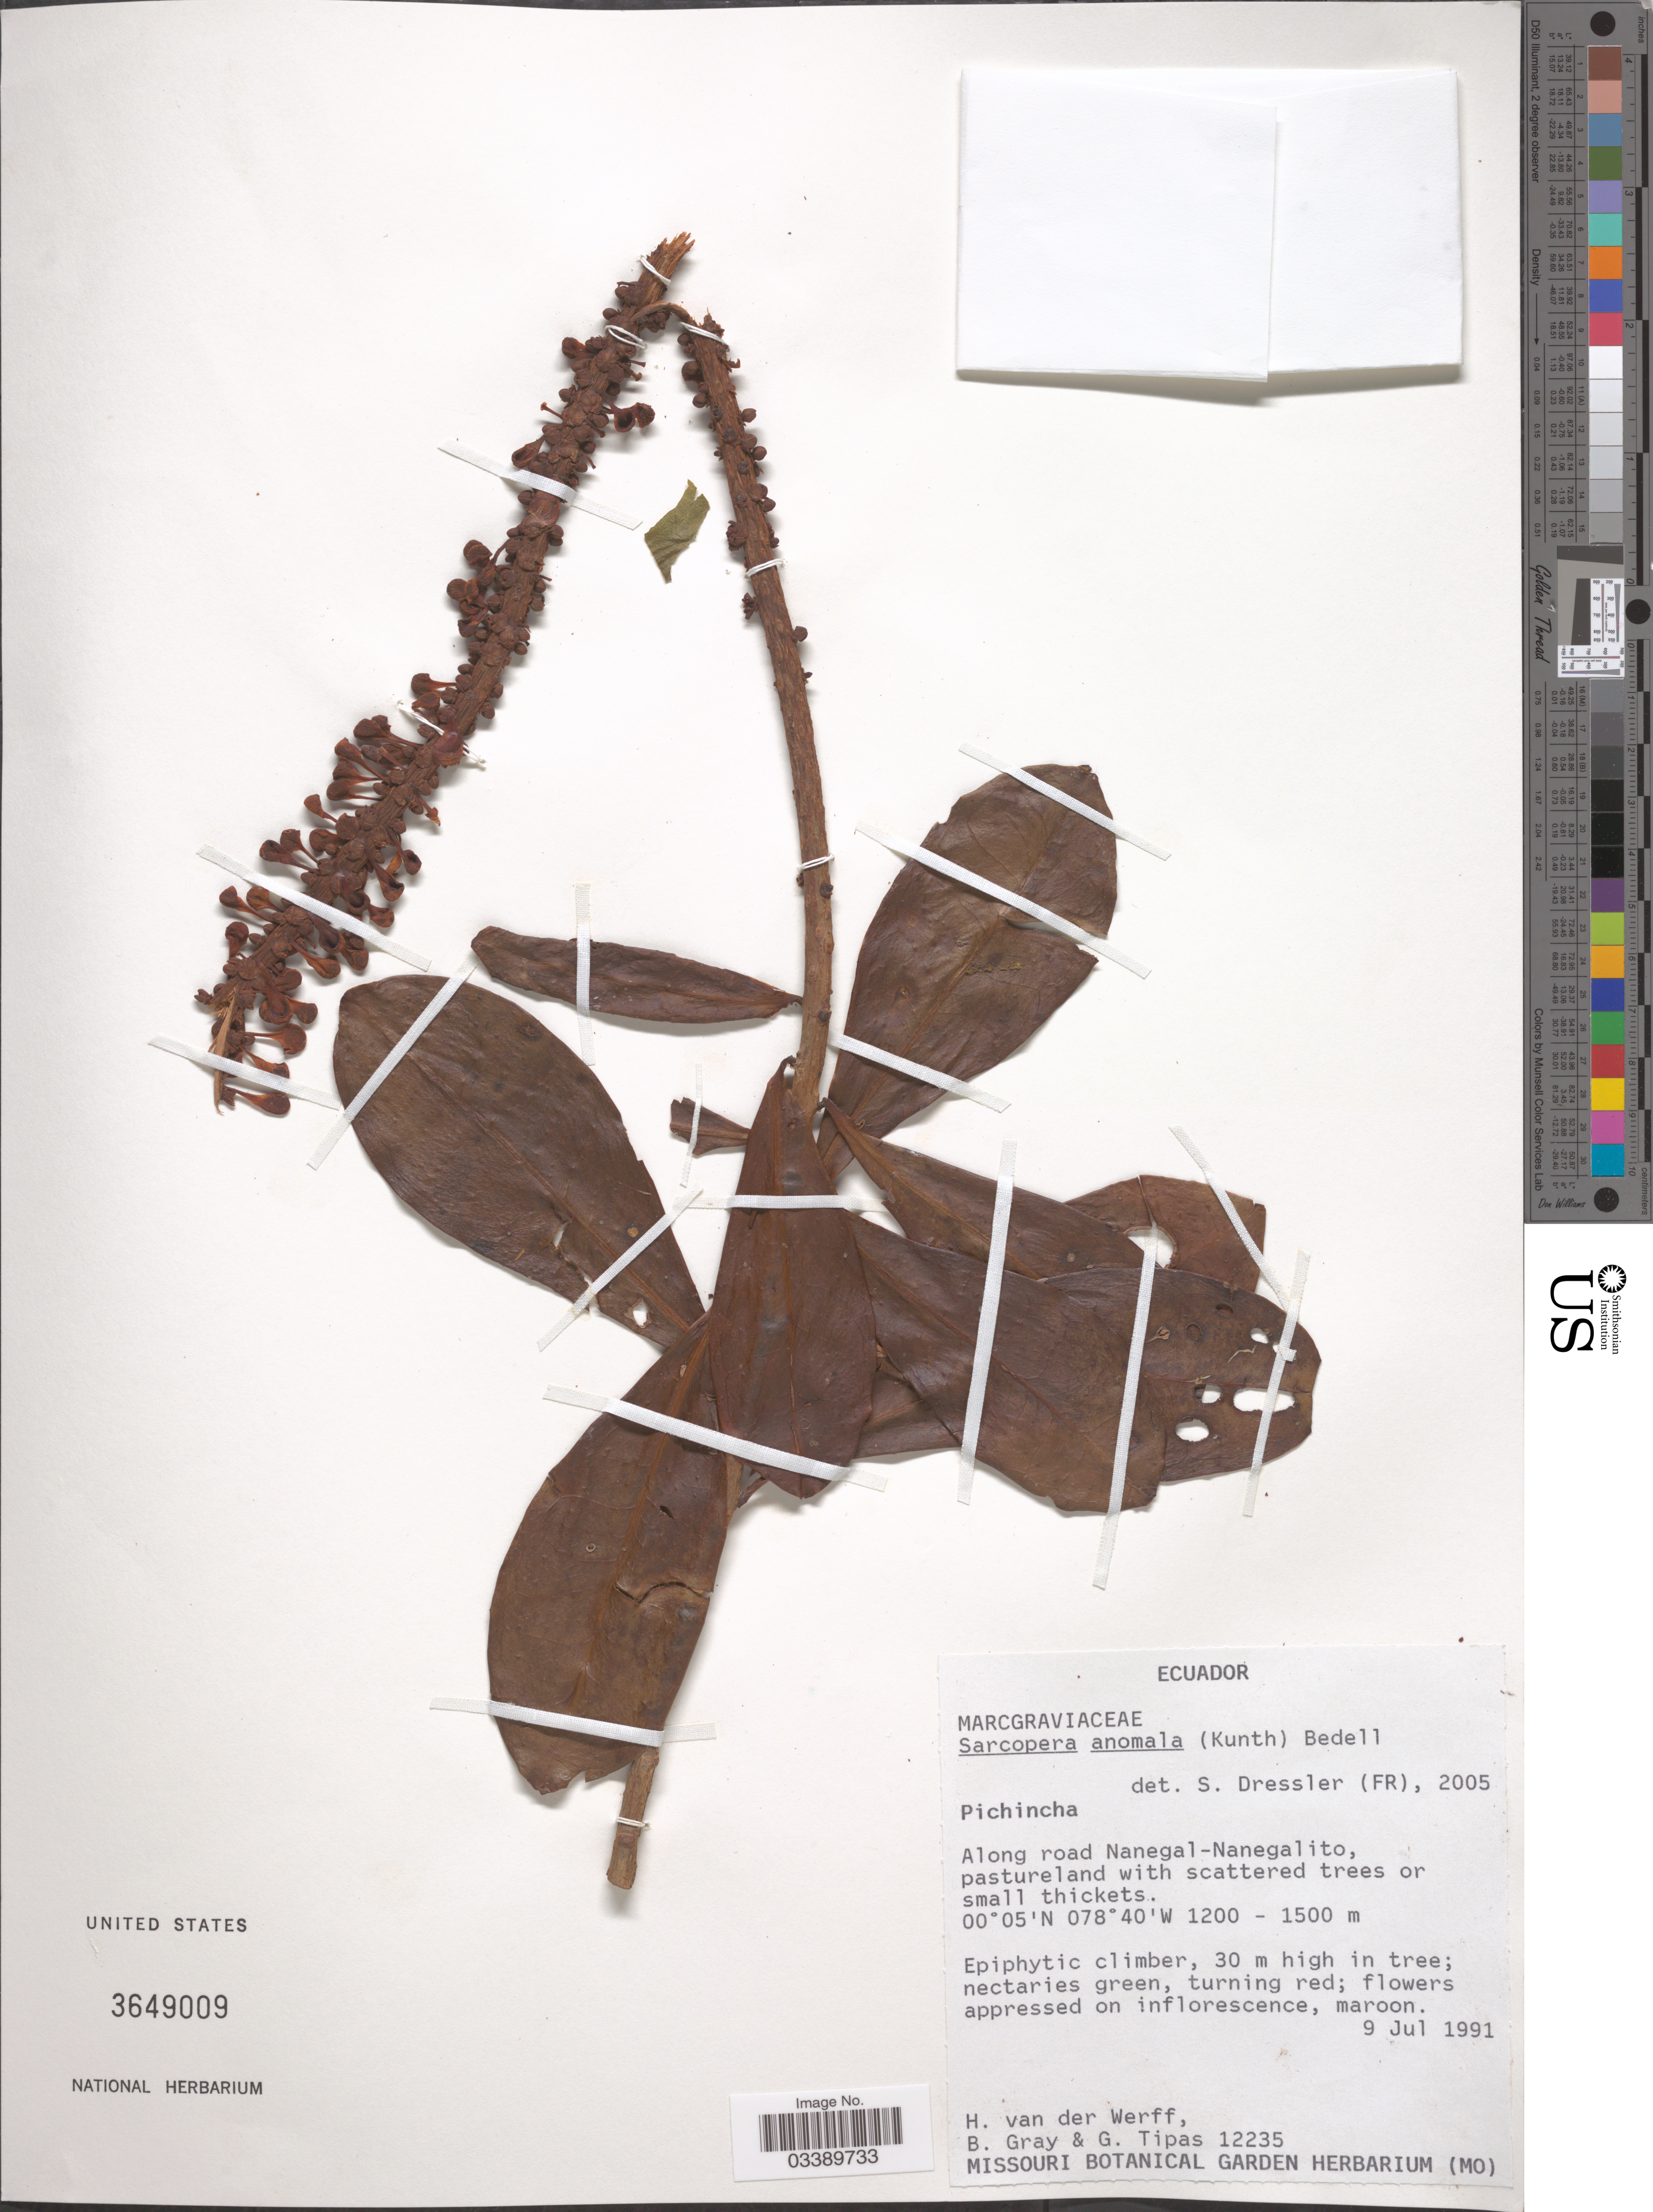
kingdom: Plantae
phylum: Tracheophyta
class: Magnoliopsida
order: Ericales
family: Marcgraviaceae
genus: Sarcopera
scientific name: Sarcopera anomala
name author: (Kunth) Bedell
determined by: Dressler, S., (FR), Forschungsinstitut Und Naturmuseum Senckenberg (GERMANY)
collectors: H. van der Werff, B. Gray & G. Tipas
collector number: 12235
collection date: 1991-07-09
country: Ecuador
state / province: Pichincha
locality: Along road Nanegal-Nanegalito.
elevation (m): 1200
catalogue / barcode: US 3649009